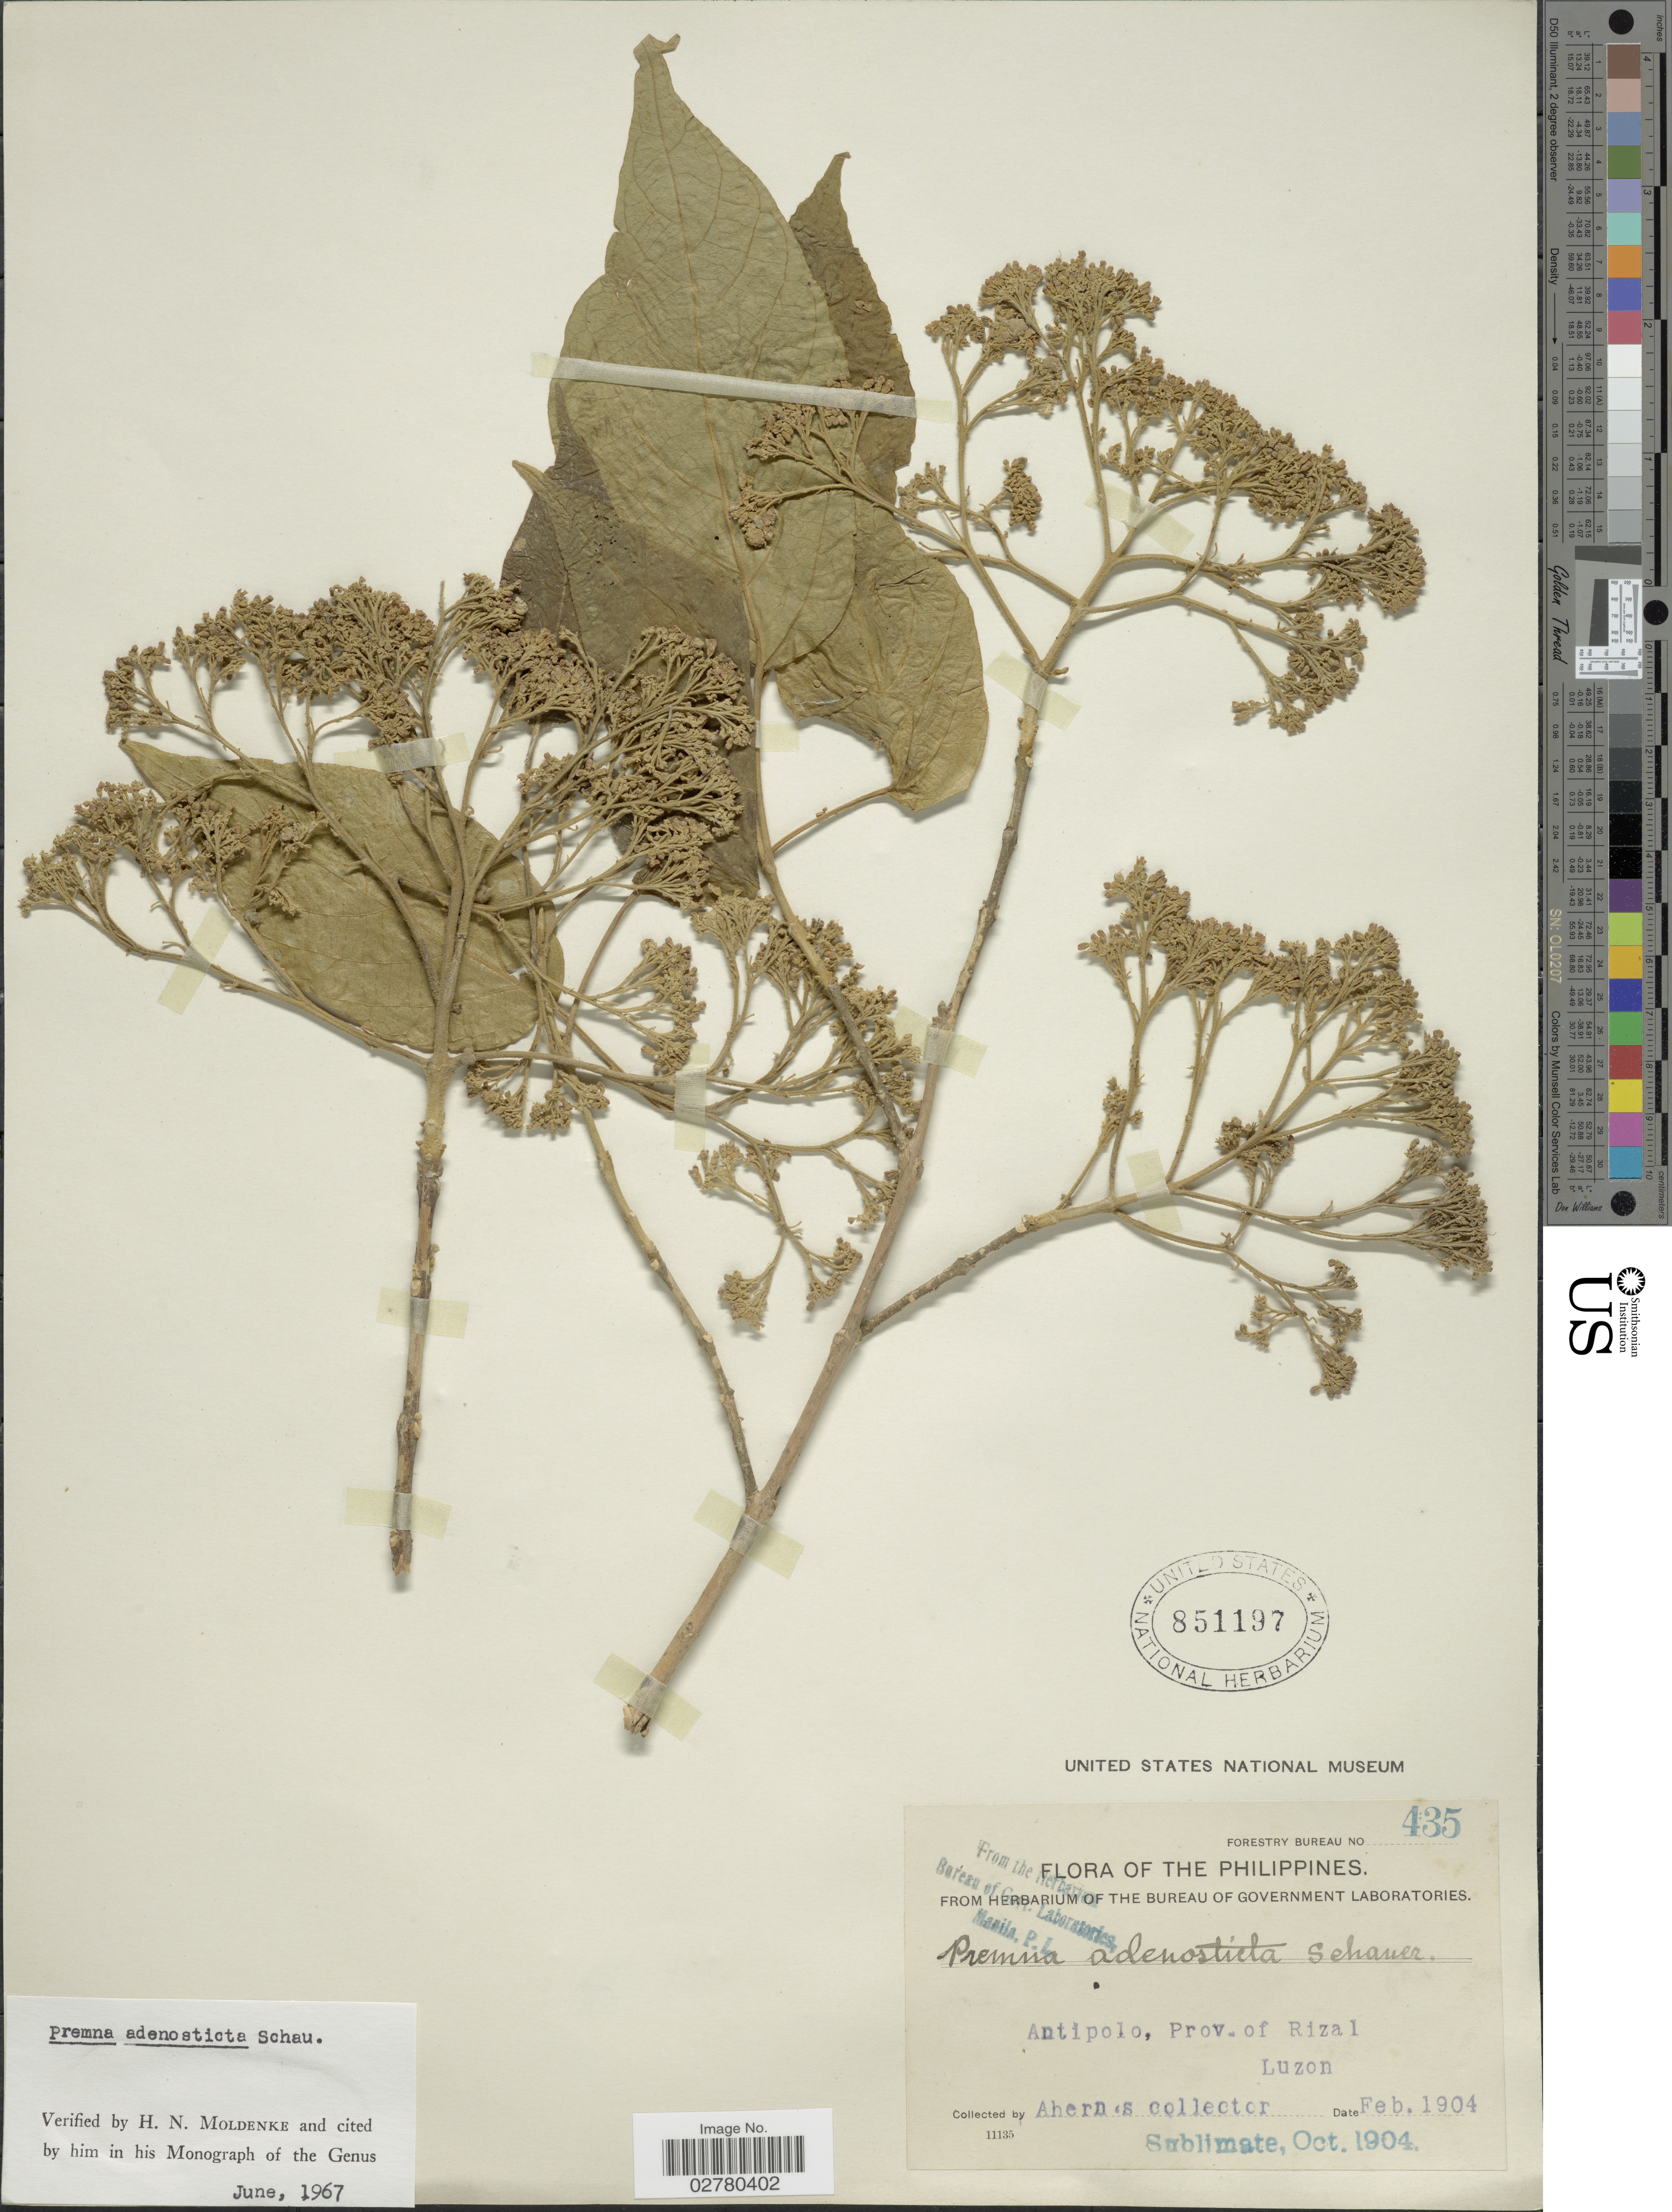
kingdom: Plantae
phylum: Tracheophyta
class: Magnoliopsida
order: Lamiales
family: Lamiaceae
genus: Premna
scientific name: Premna adenosticta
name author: Schauer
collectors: Ahern's collector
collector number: Forestry Bureau 435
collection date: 1904-02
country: Philippines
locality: Antipolo, Prov. of Rizal, Luzon.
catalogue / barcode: US 851197